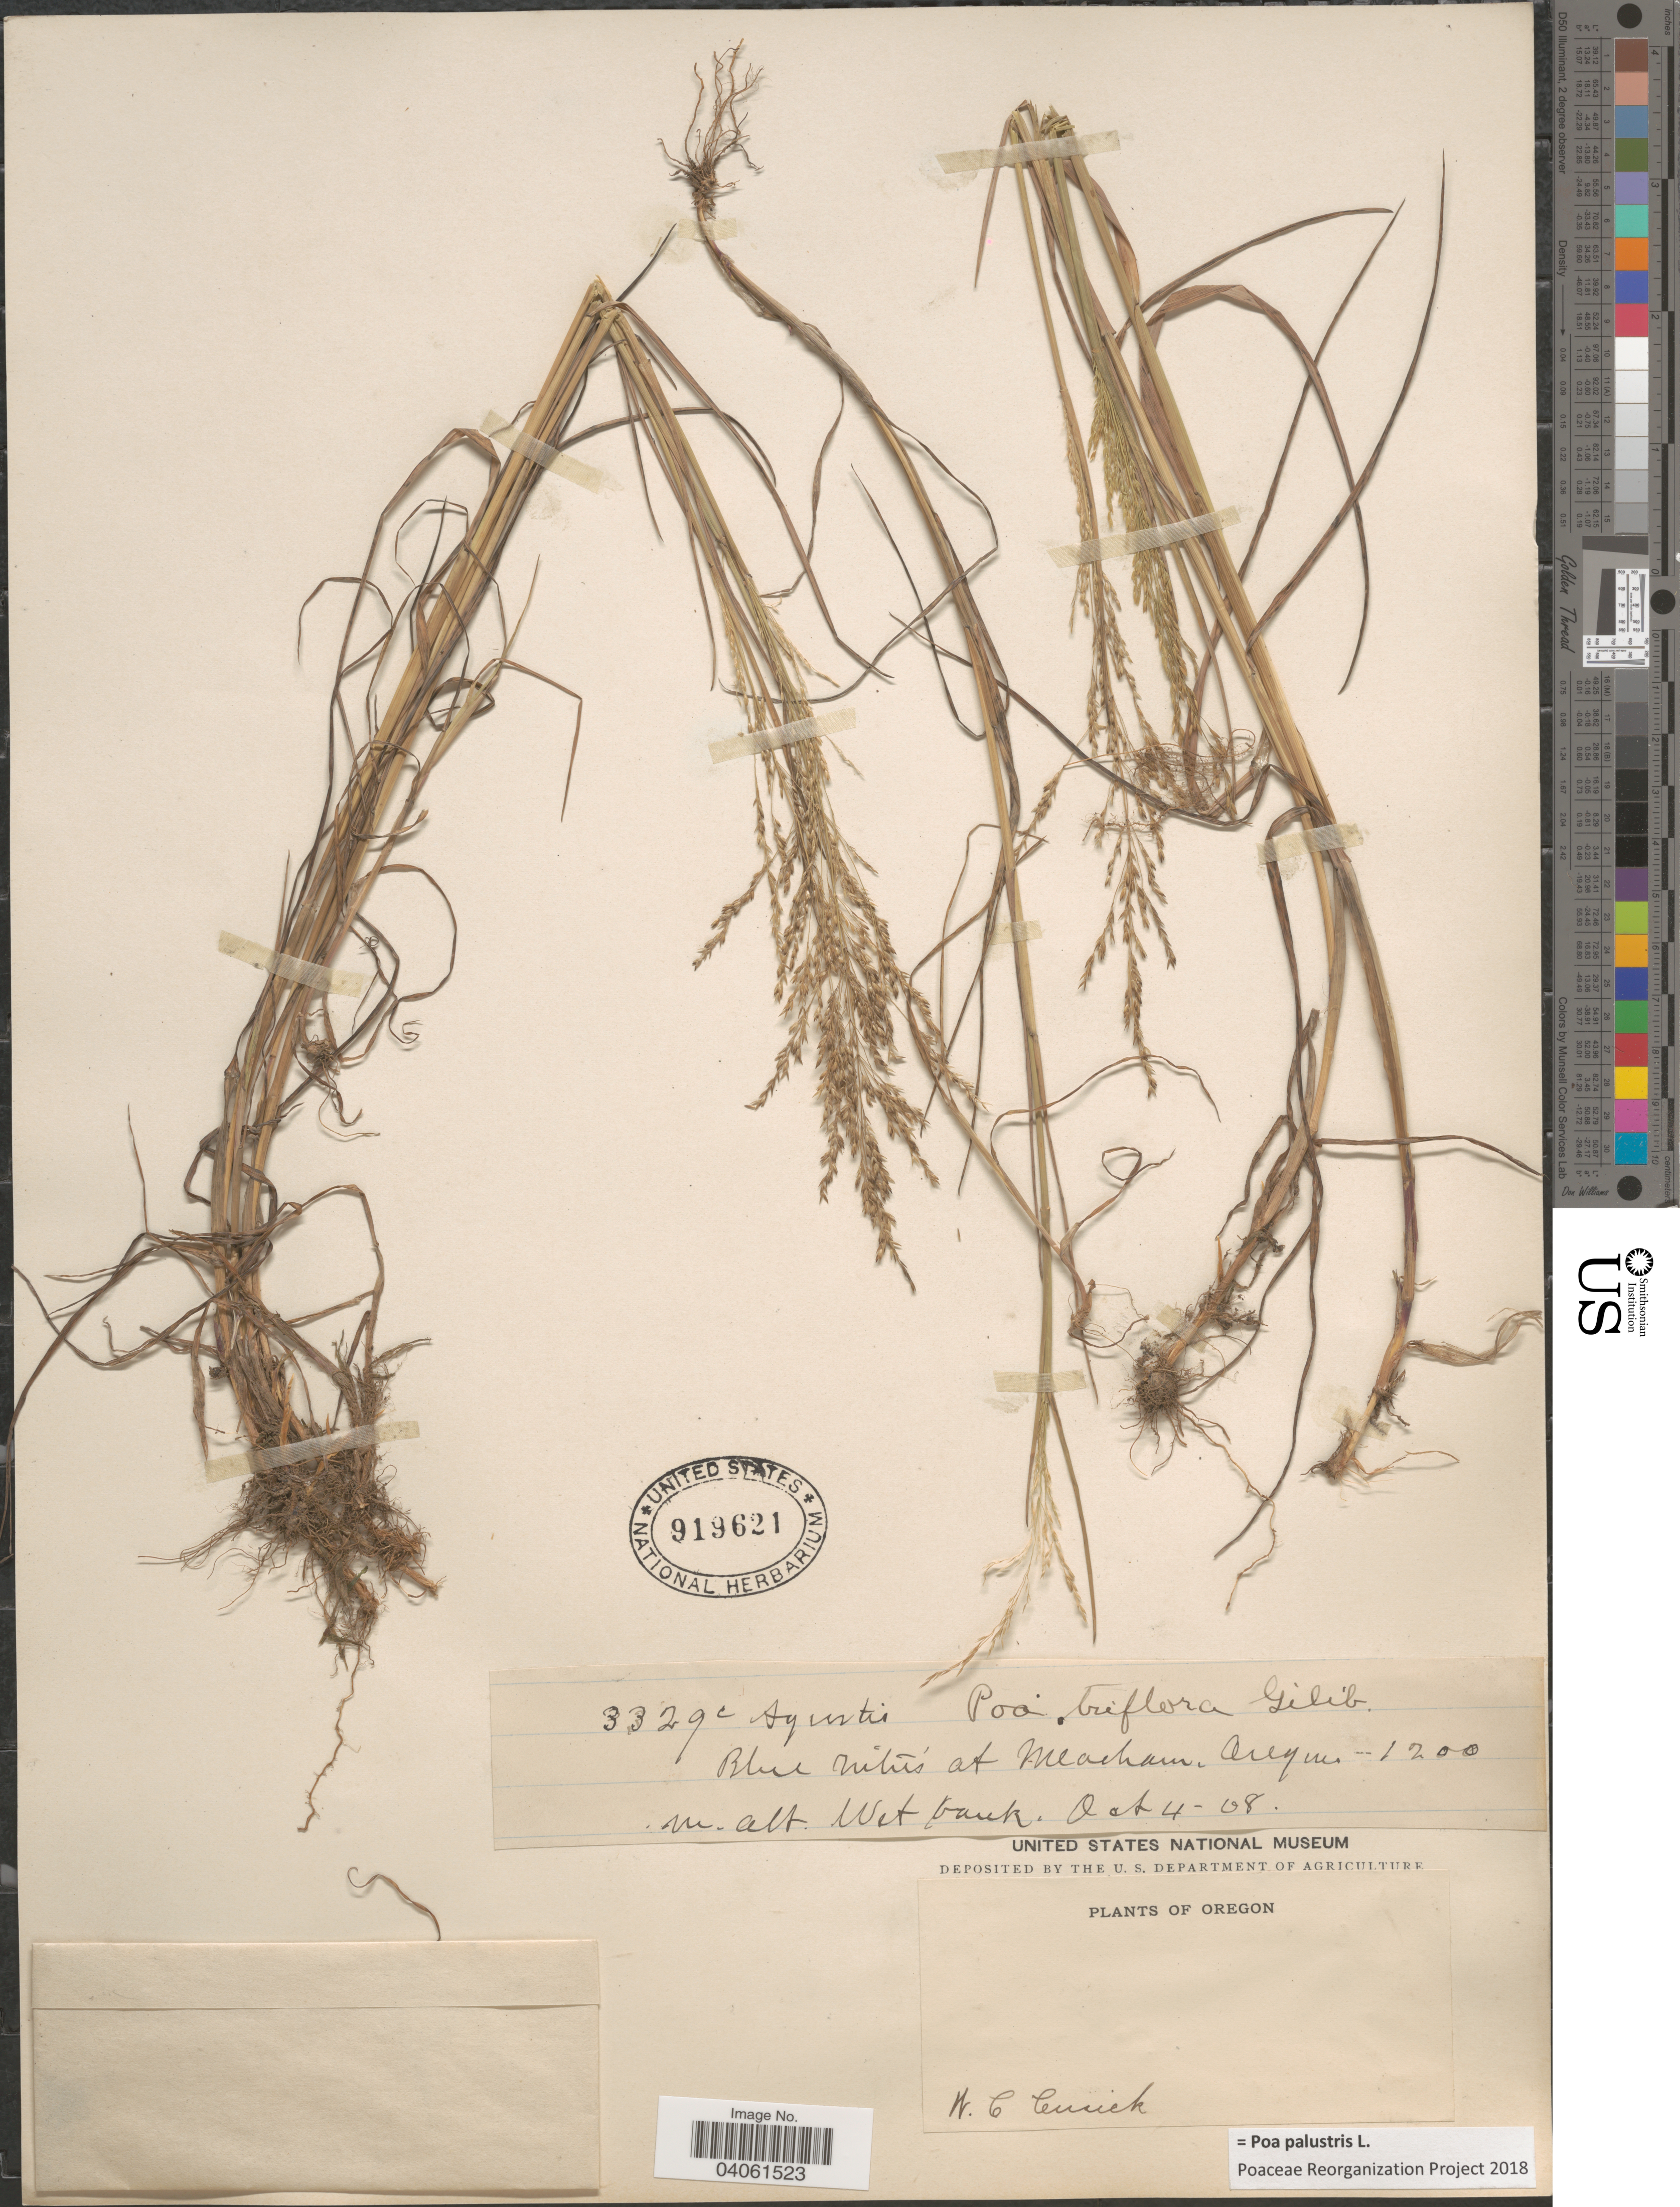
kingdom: Plantae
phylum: Tracheophyta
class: Liliopsida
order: Poales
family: Poaceae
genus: Poa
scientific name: Poa palustris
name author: L.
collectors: W. C. Cusick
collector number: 3329c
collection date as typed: Transcribed d/m/y: 4/10/8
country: United States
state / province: Oregon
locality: Blue Mtns at Meacham.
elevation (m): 1200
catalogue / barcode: US 919621